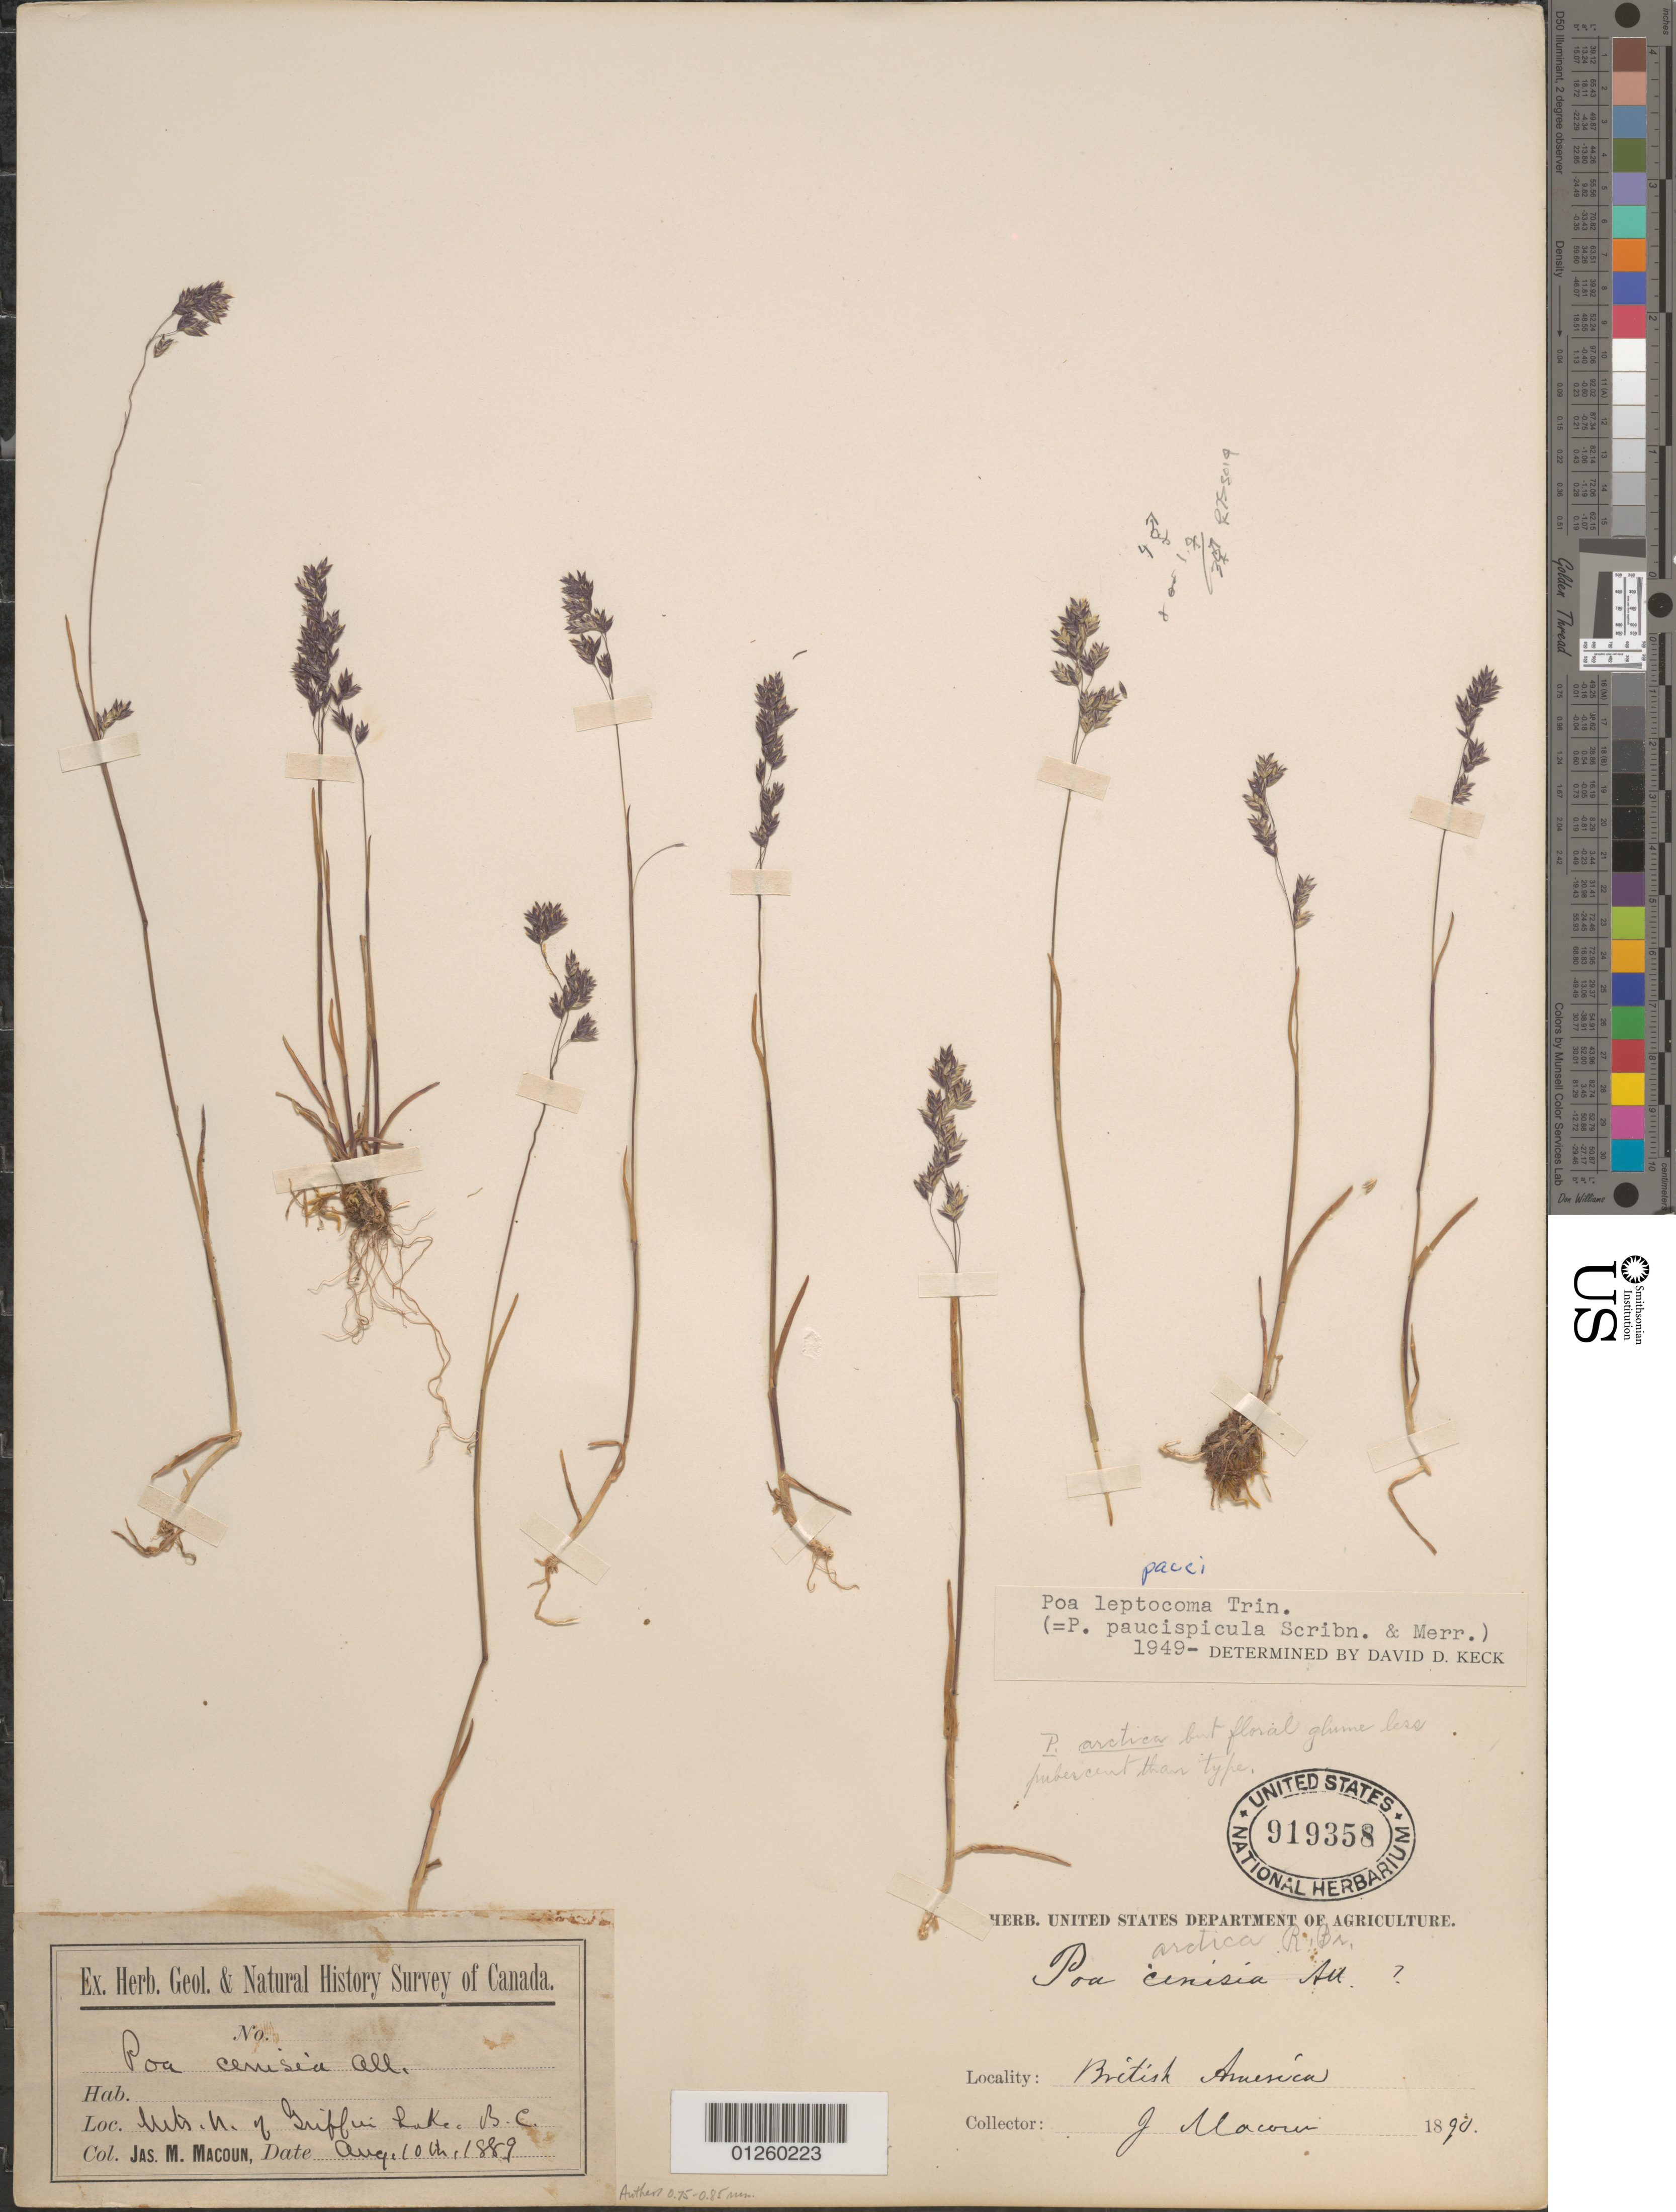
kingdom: Plantae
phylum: Tracheophyta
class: Liliopsida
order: Poales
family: Poaceae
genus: Poa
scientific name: Poa paucispicula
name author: Scribn. & Merr.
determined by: Soreng, Robert J., Research Associate (BOT), Smithsonian Institution - National Museum of Natural History (UNITED STATES)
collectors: J. Macoun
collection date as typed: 1890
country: Canada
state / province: British Columbia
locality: British America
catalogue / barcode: US 919358